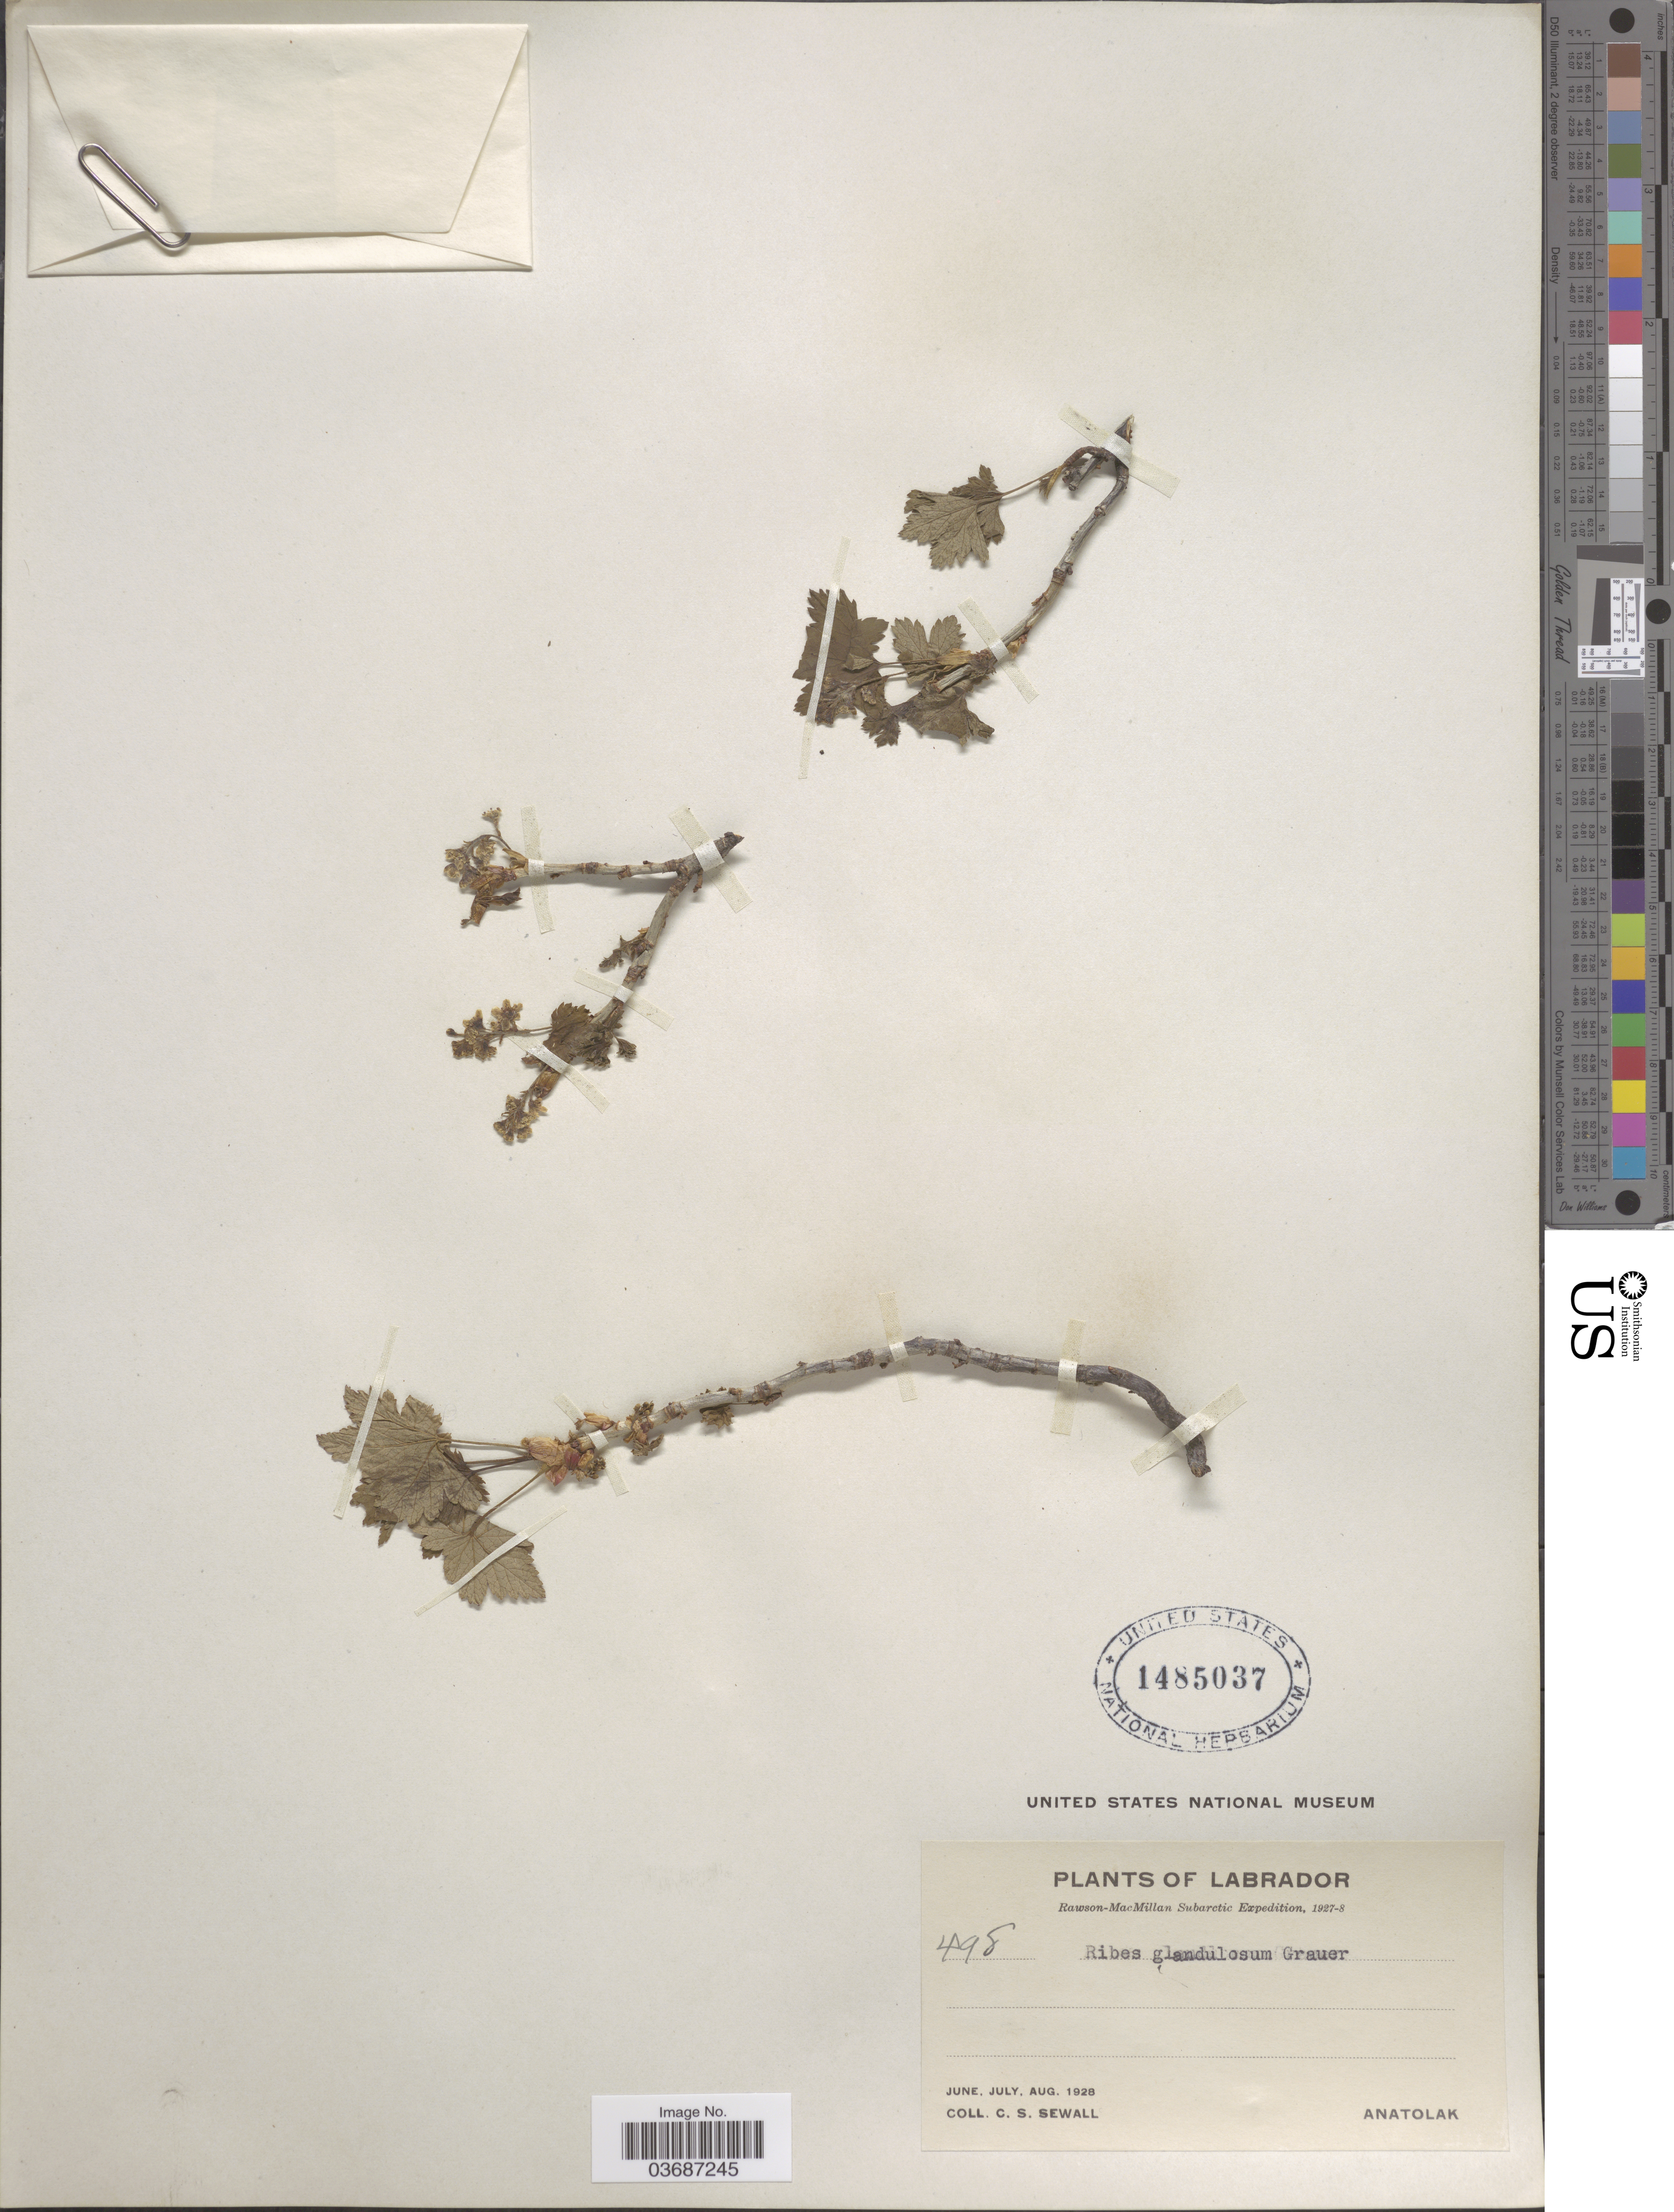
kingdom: Plantae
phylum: Tracheophyta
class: Magnoliopsida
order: Saxifragales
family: Grossulariaceae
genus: Ribes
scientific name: Ribes glandulosum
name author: Ruiz & Pav.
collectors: C. Sewall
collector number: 498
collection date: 1928-06/1928-08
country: Canada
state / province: Newfoundland and Labrador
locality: Labrador. Rawson-MacMillan Subarctic Expedition, 1927-8. Anatolak.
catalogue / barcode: US 1485037